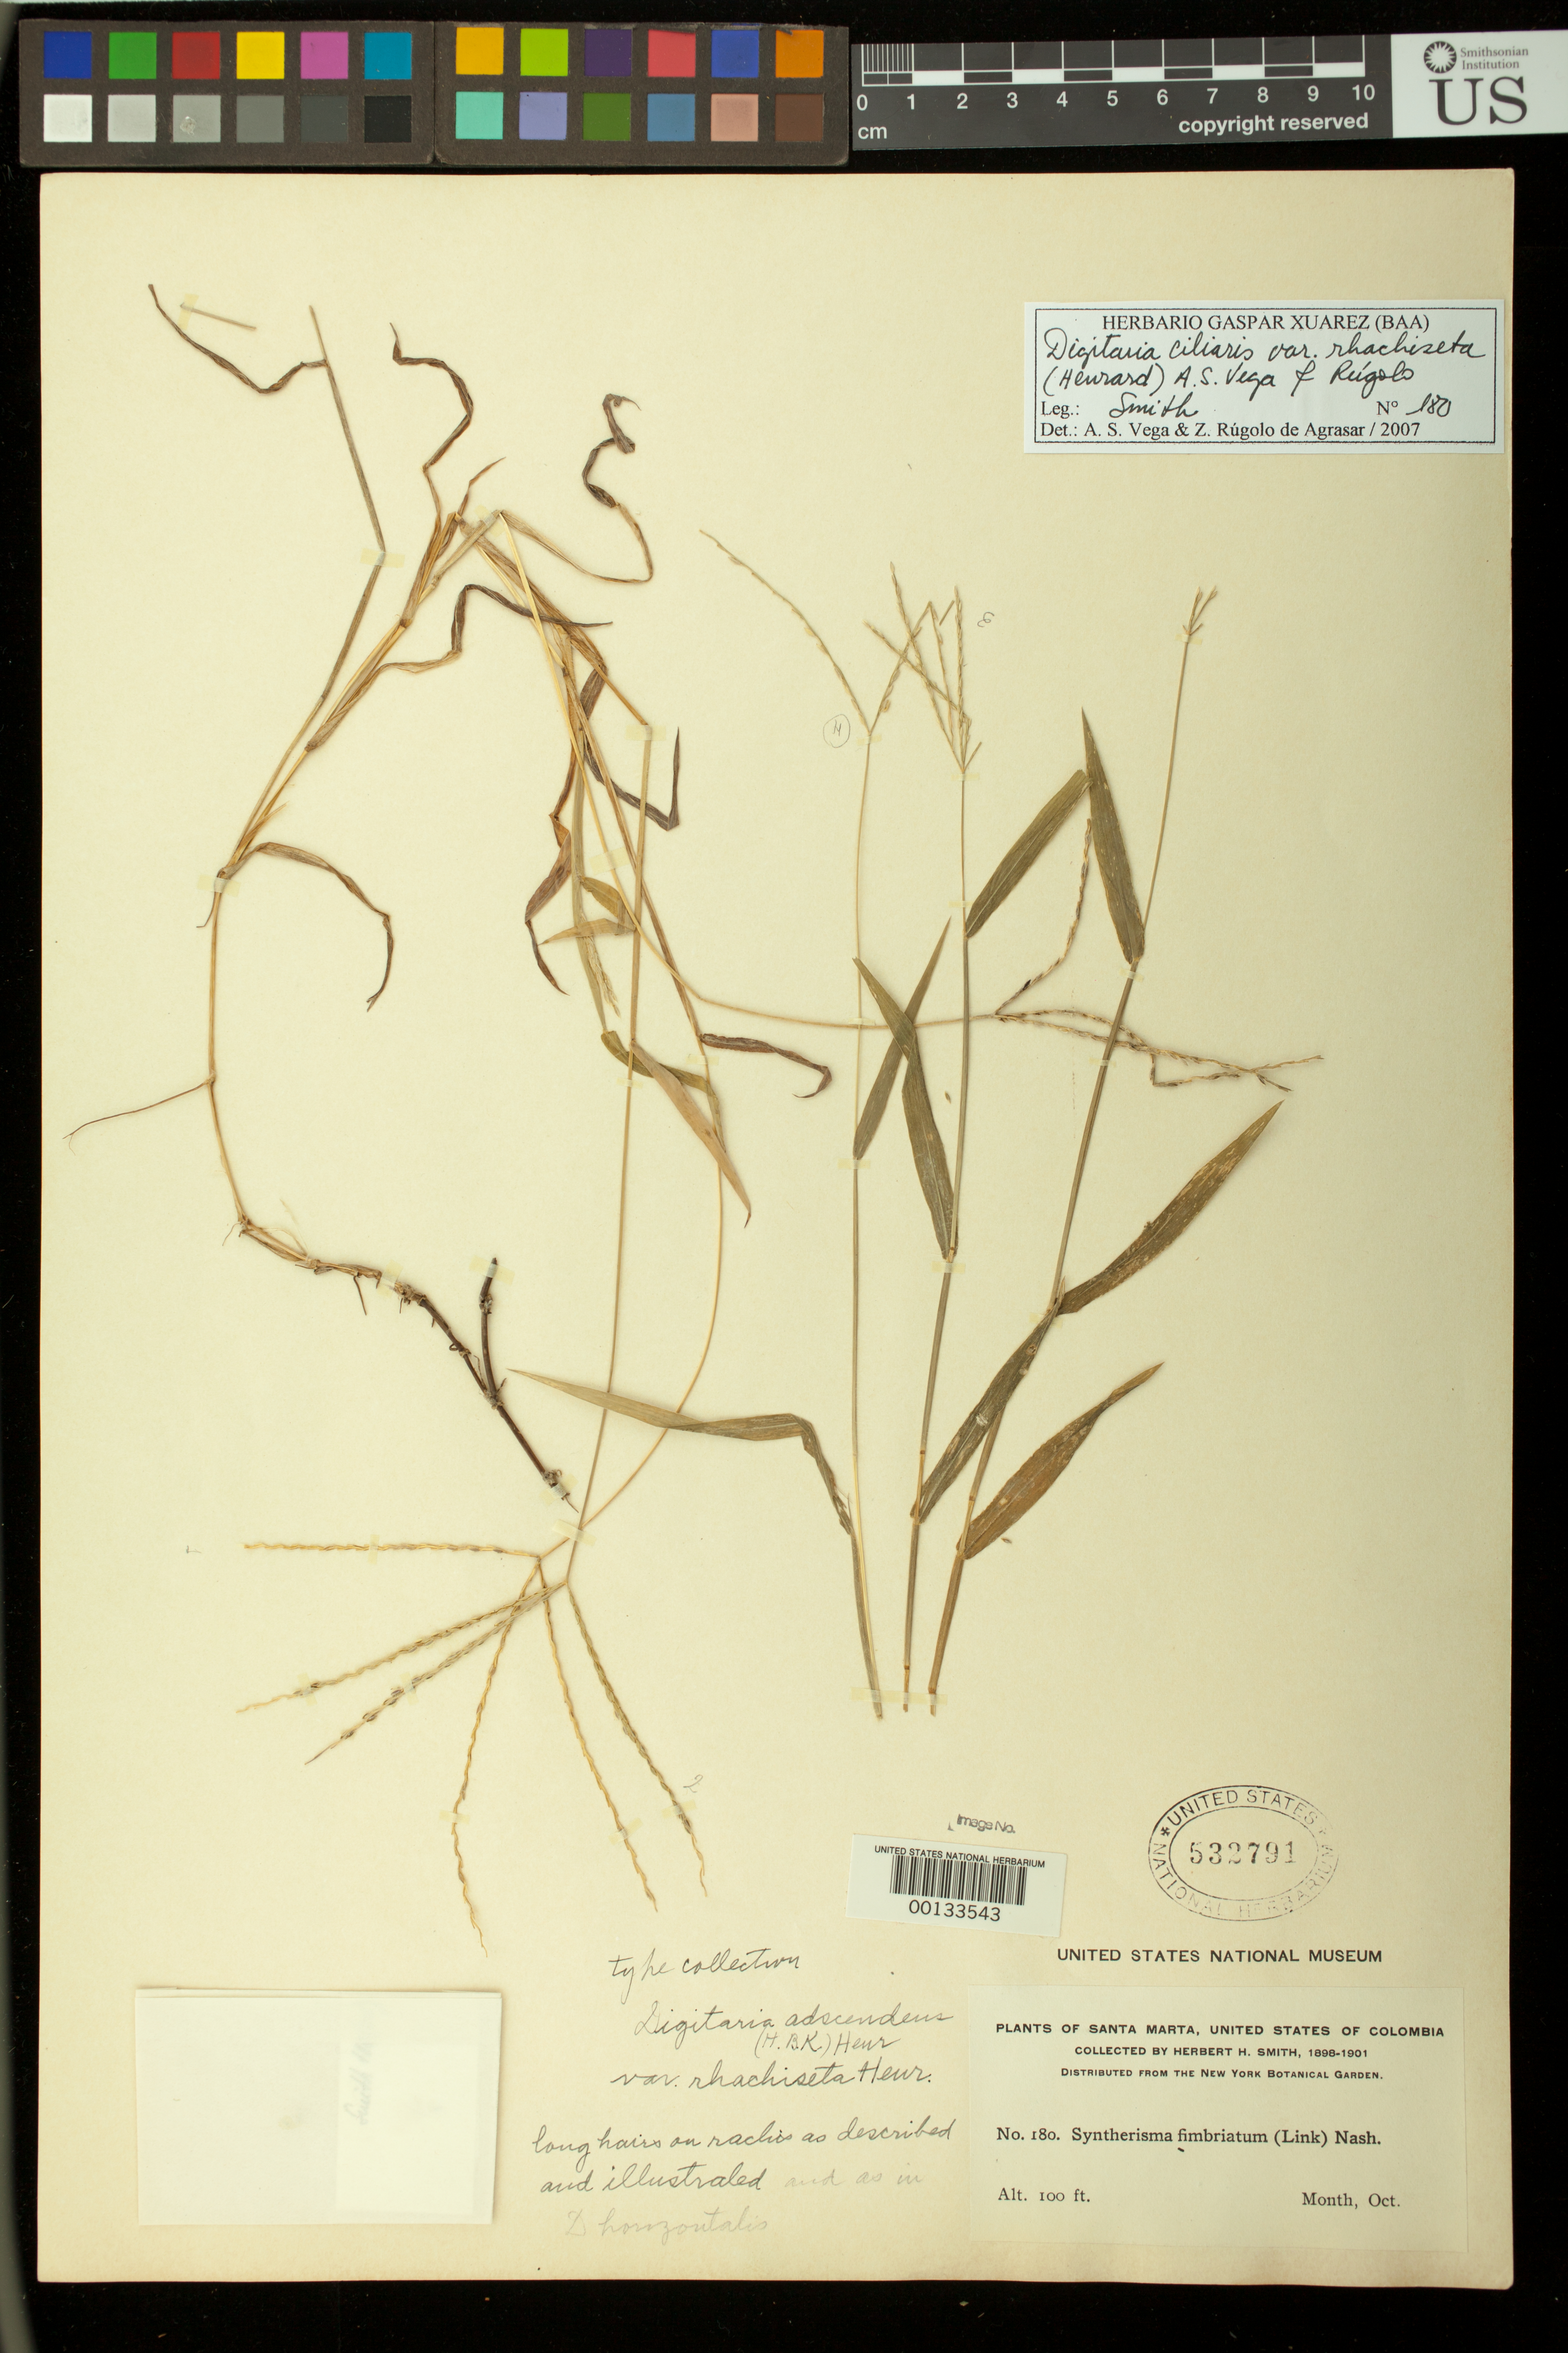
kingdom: Plantae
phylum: Tracheophyta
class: Liliopsida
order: Poales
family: Poaceae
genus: Digitaria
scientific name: Digitaria adscendens var. rhachiseta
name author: Henr.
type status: Isotype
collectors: Herbert H. Smith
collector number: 180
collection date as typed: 1898 to -- --- 1901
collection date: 1898/1901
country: Colombia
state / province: Magdalena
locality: Santa Marta; alt. 100 ft.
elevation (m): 30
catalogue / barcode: US 532791